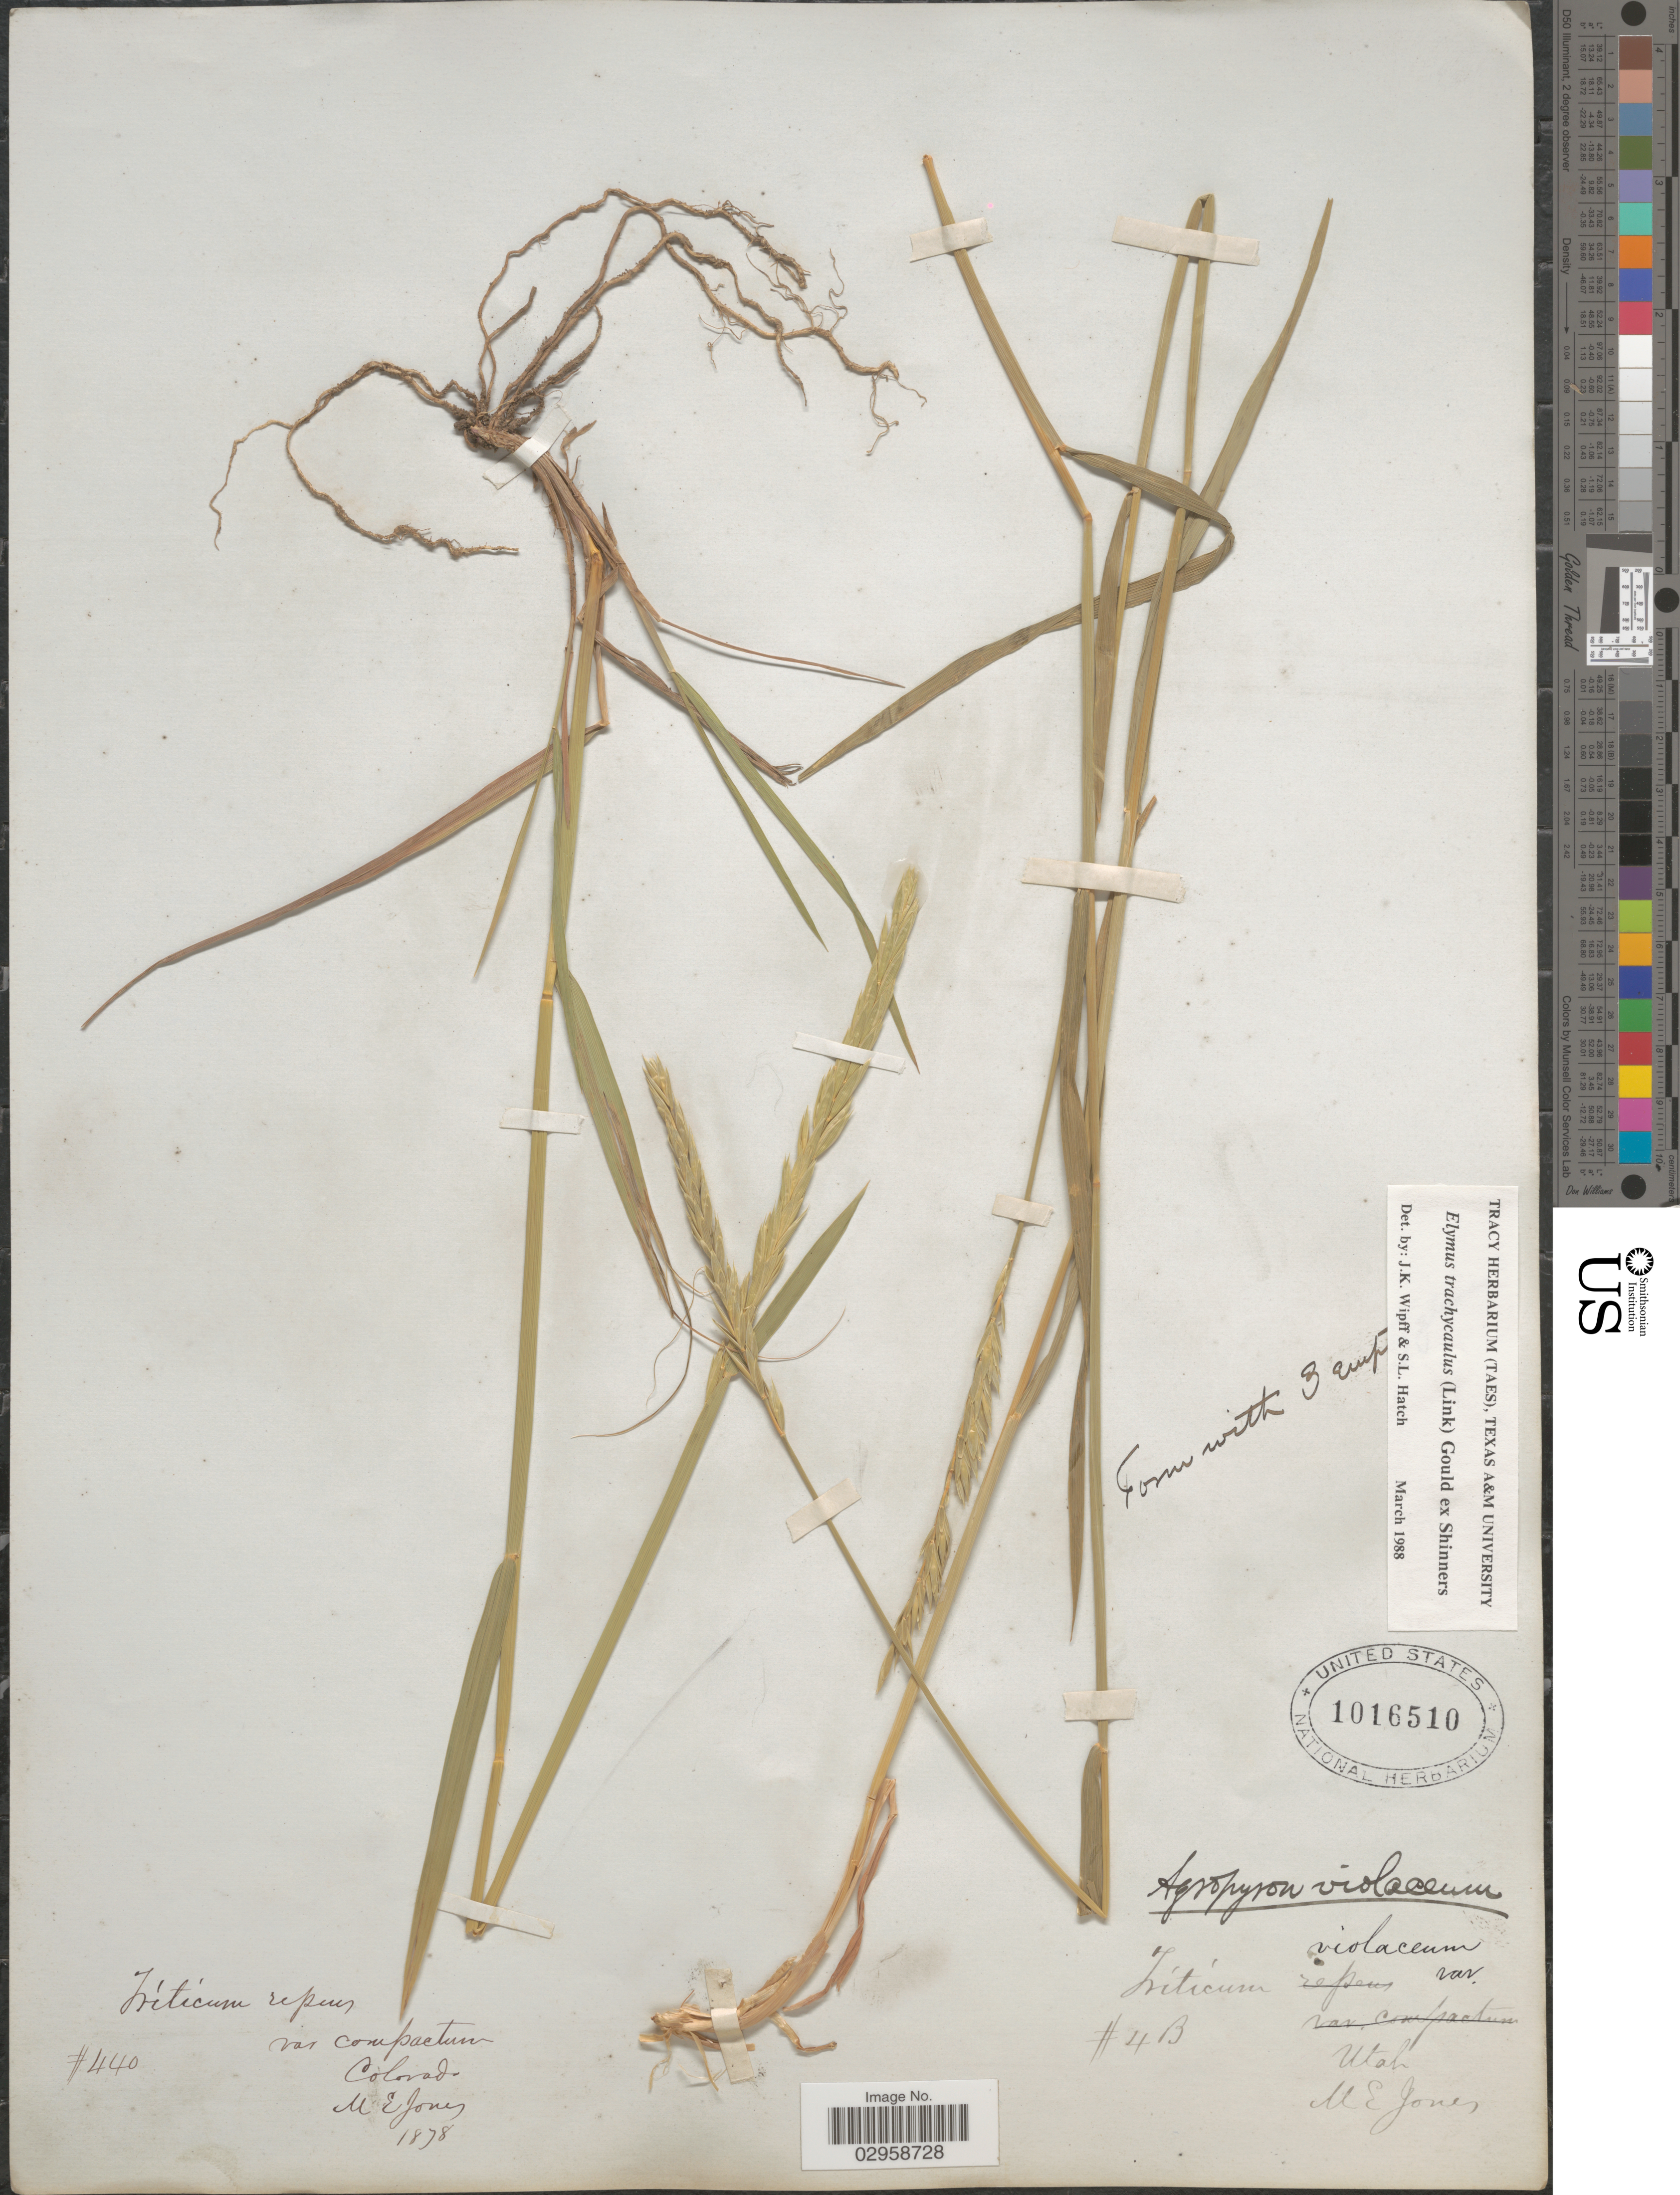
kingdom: Plantae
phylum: Tracheophyta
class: Liliopsida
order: Poales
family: Poaceae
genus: Elymus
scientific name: Elymus trachycaulus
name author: (Link) Gould ex Shinners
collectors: M. E. Jones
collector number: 4B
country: United States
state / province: Utah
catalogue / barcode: US 1016510-2